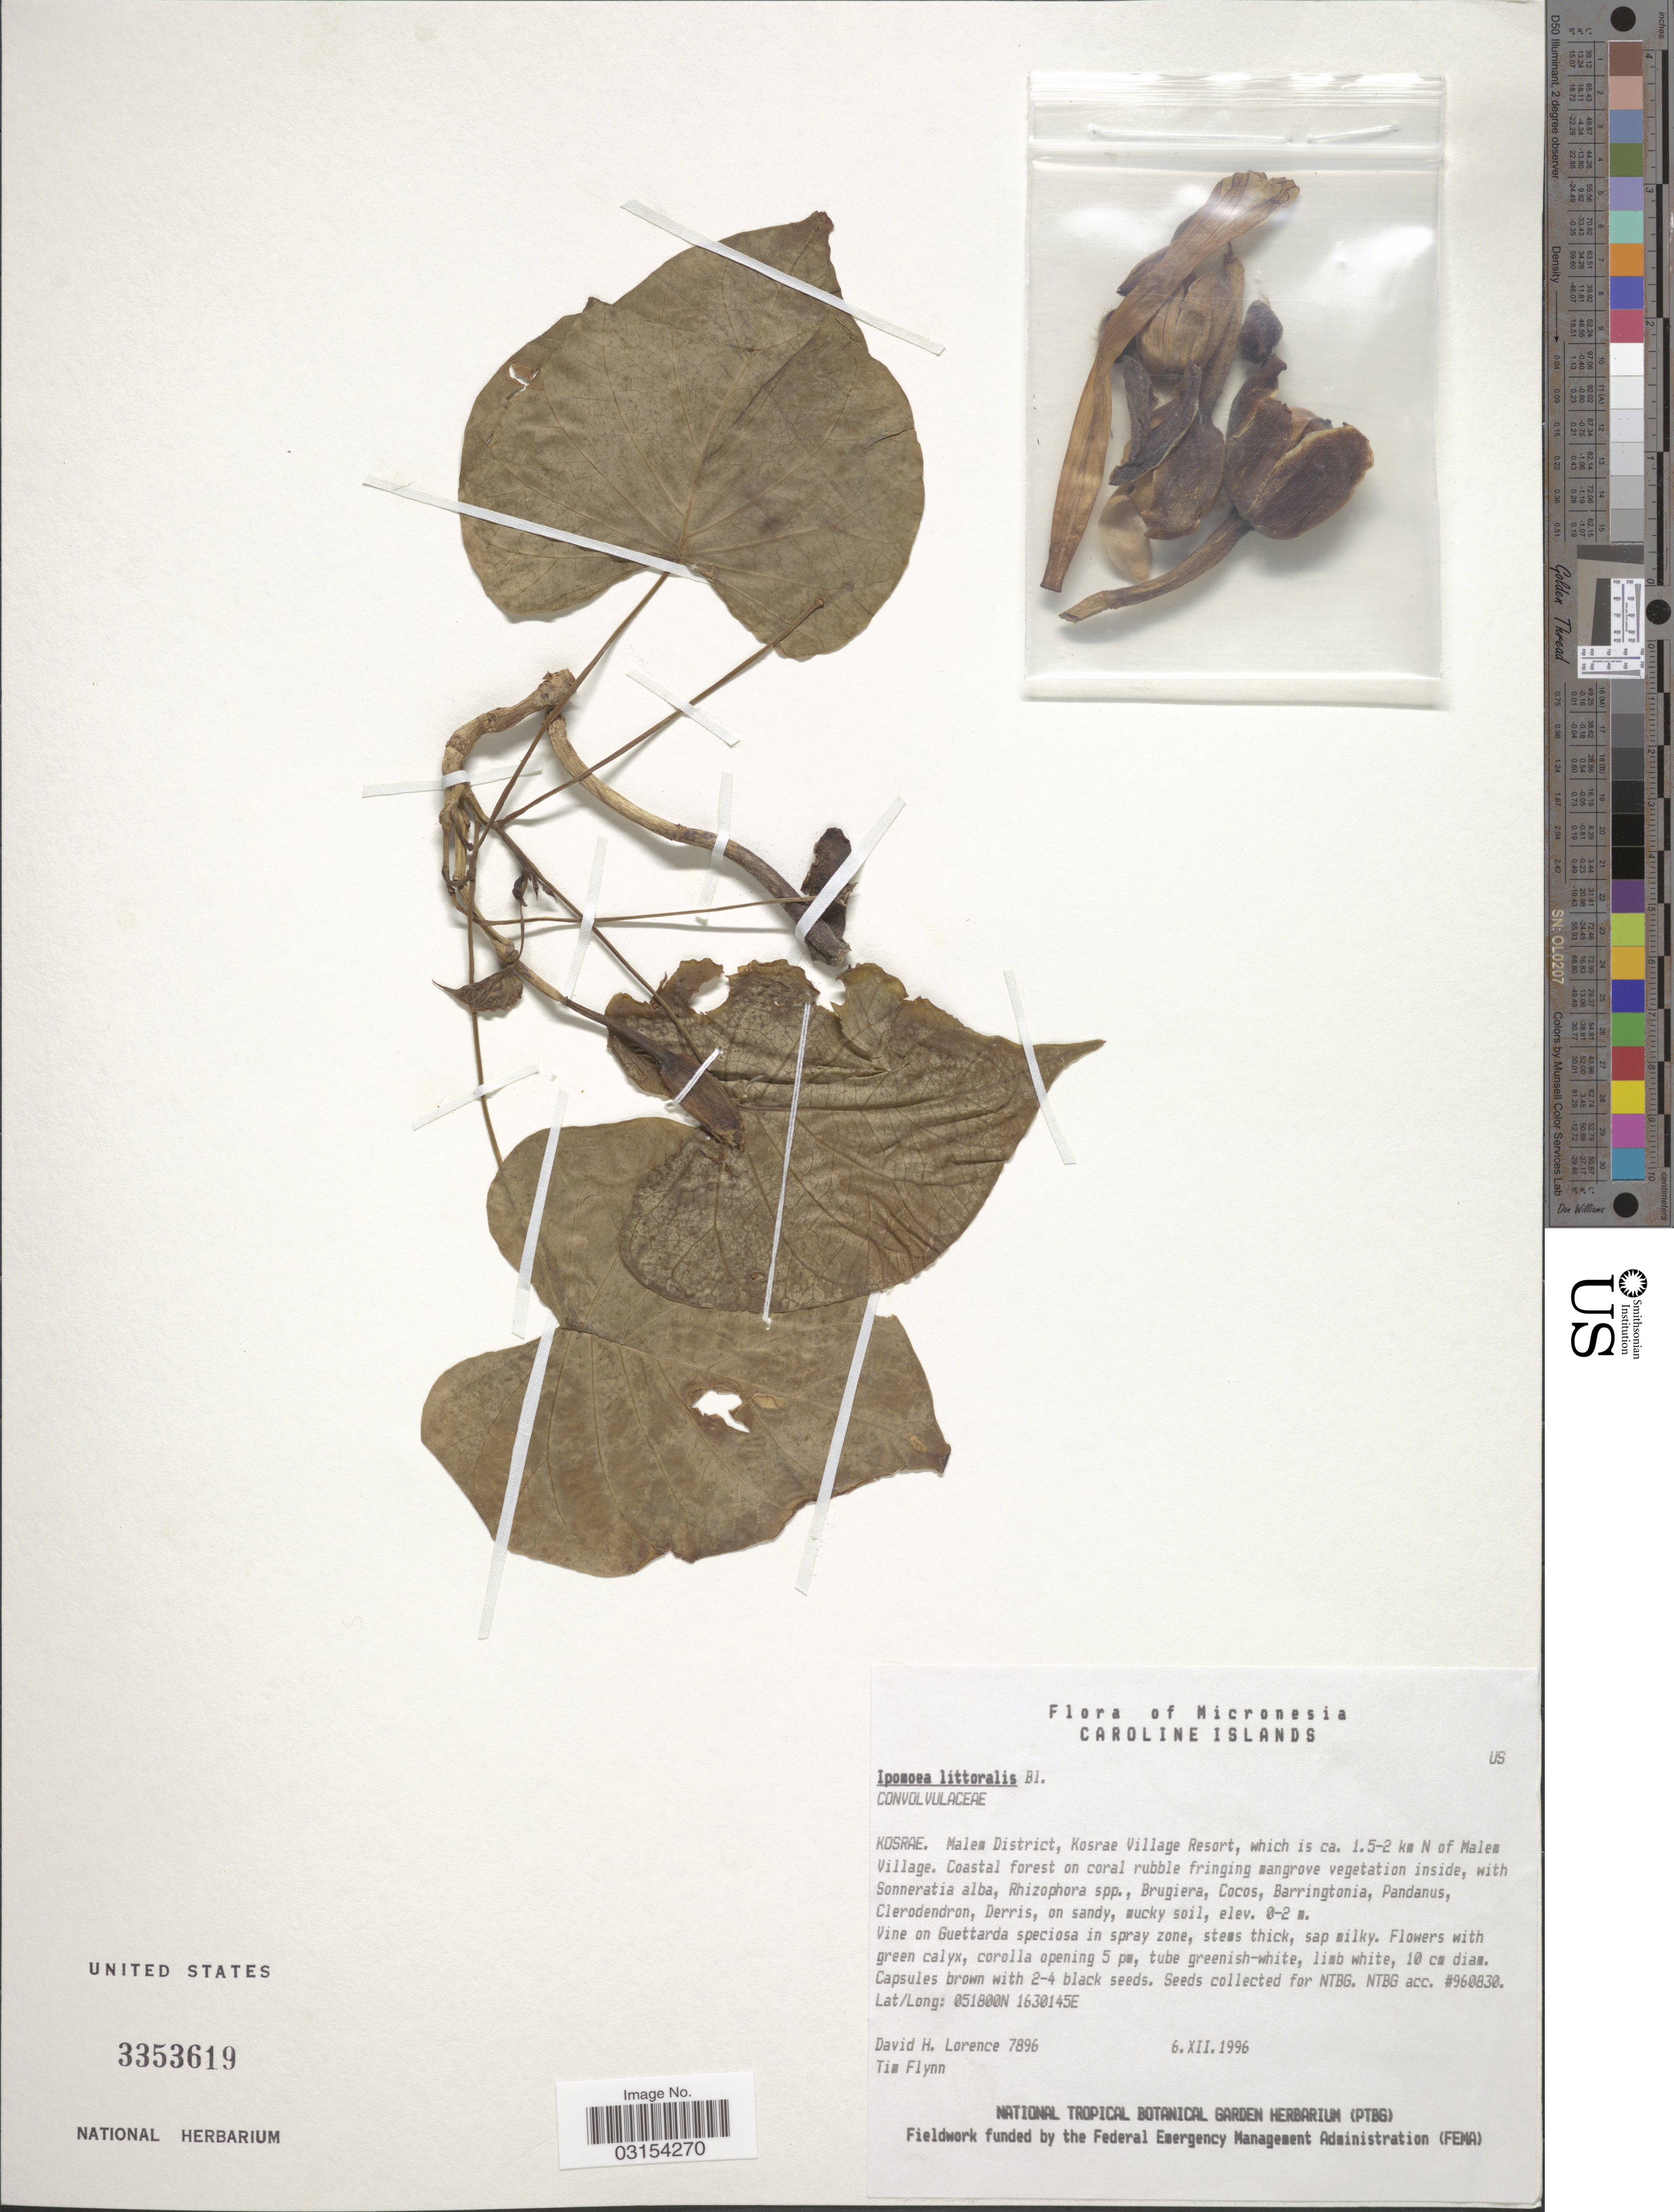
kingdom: Plantae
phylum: Tracheophyta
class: Magnoliopsida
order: Solanales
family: Convolvulaceae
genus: Ipomoea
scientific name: Ipomoea littoralis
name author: Blume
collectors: D. Lorence & T. Flynn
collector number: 7896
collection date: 1996-12-06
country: Micronesia, Federated States of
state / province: Kosrae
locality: Micronesia. Caroline Islands. Malem District, Kosrae Village Resort, which is ca. 1.5-2 km N of Malem Village.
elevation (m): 0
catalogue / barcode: US 3353619